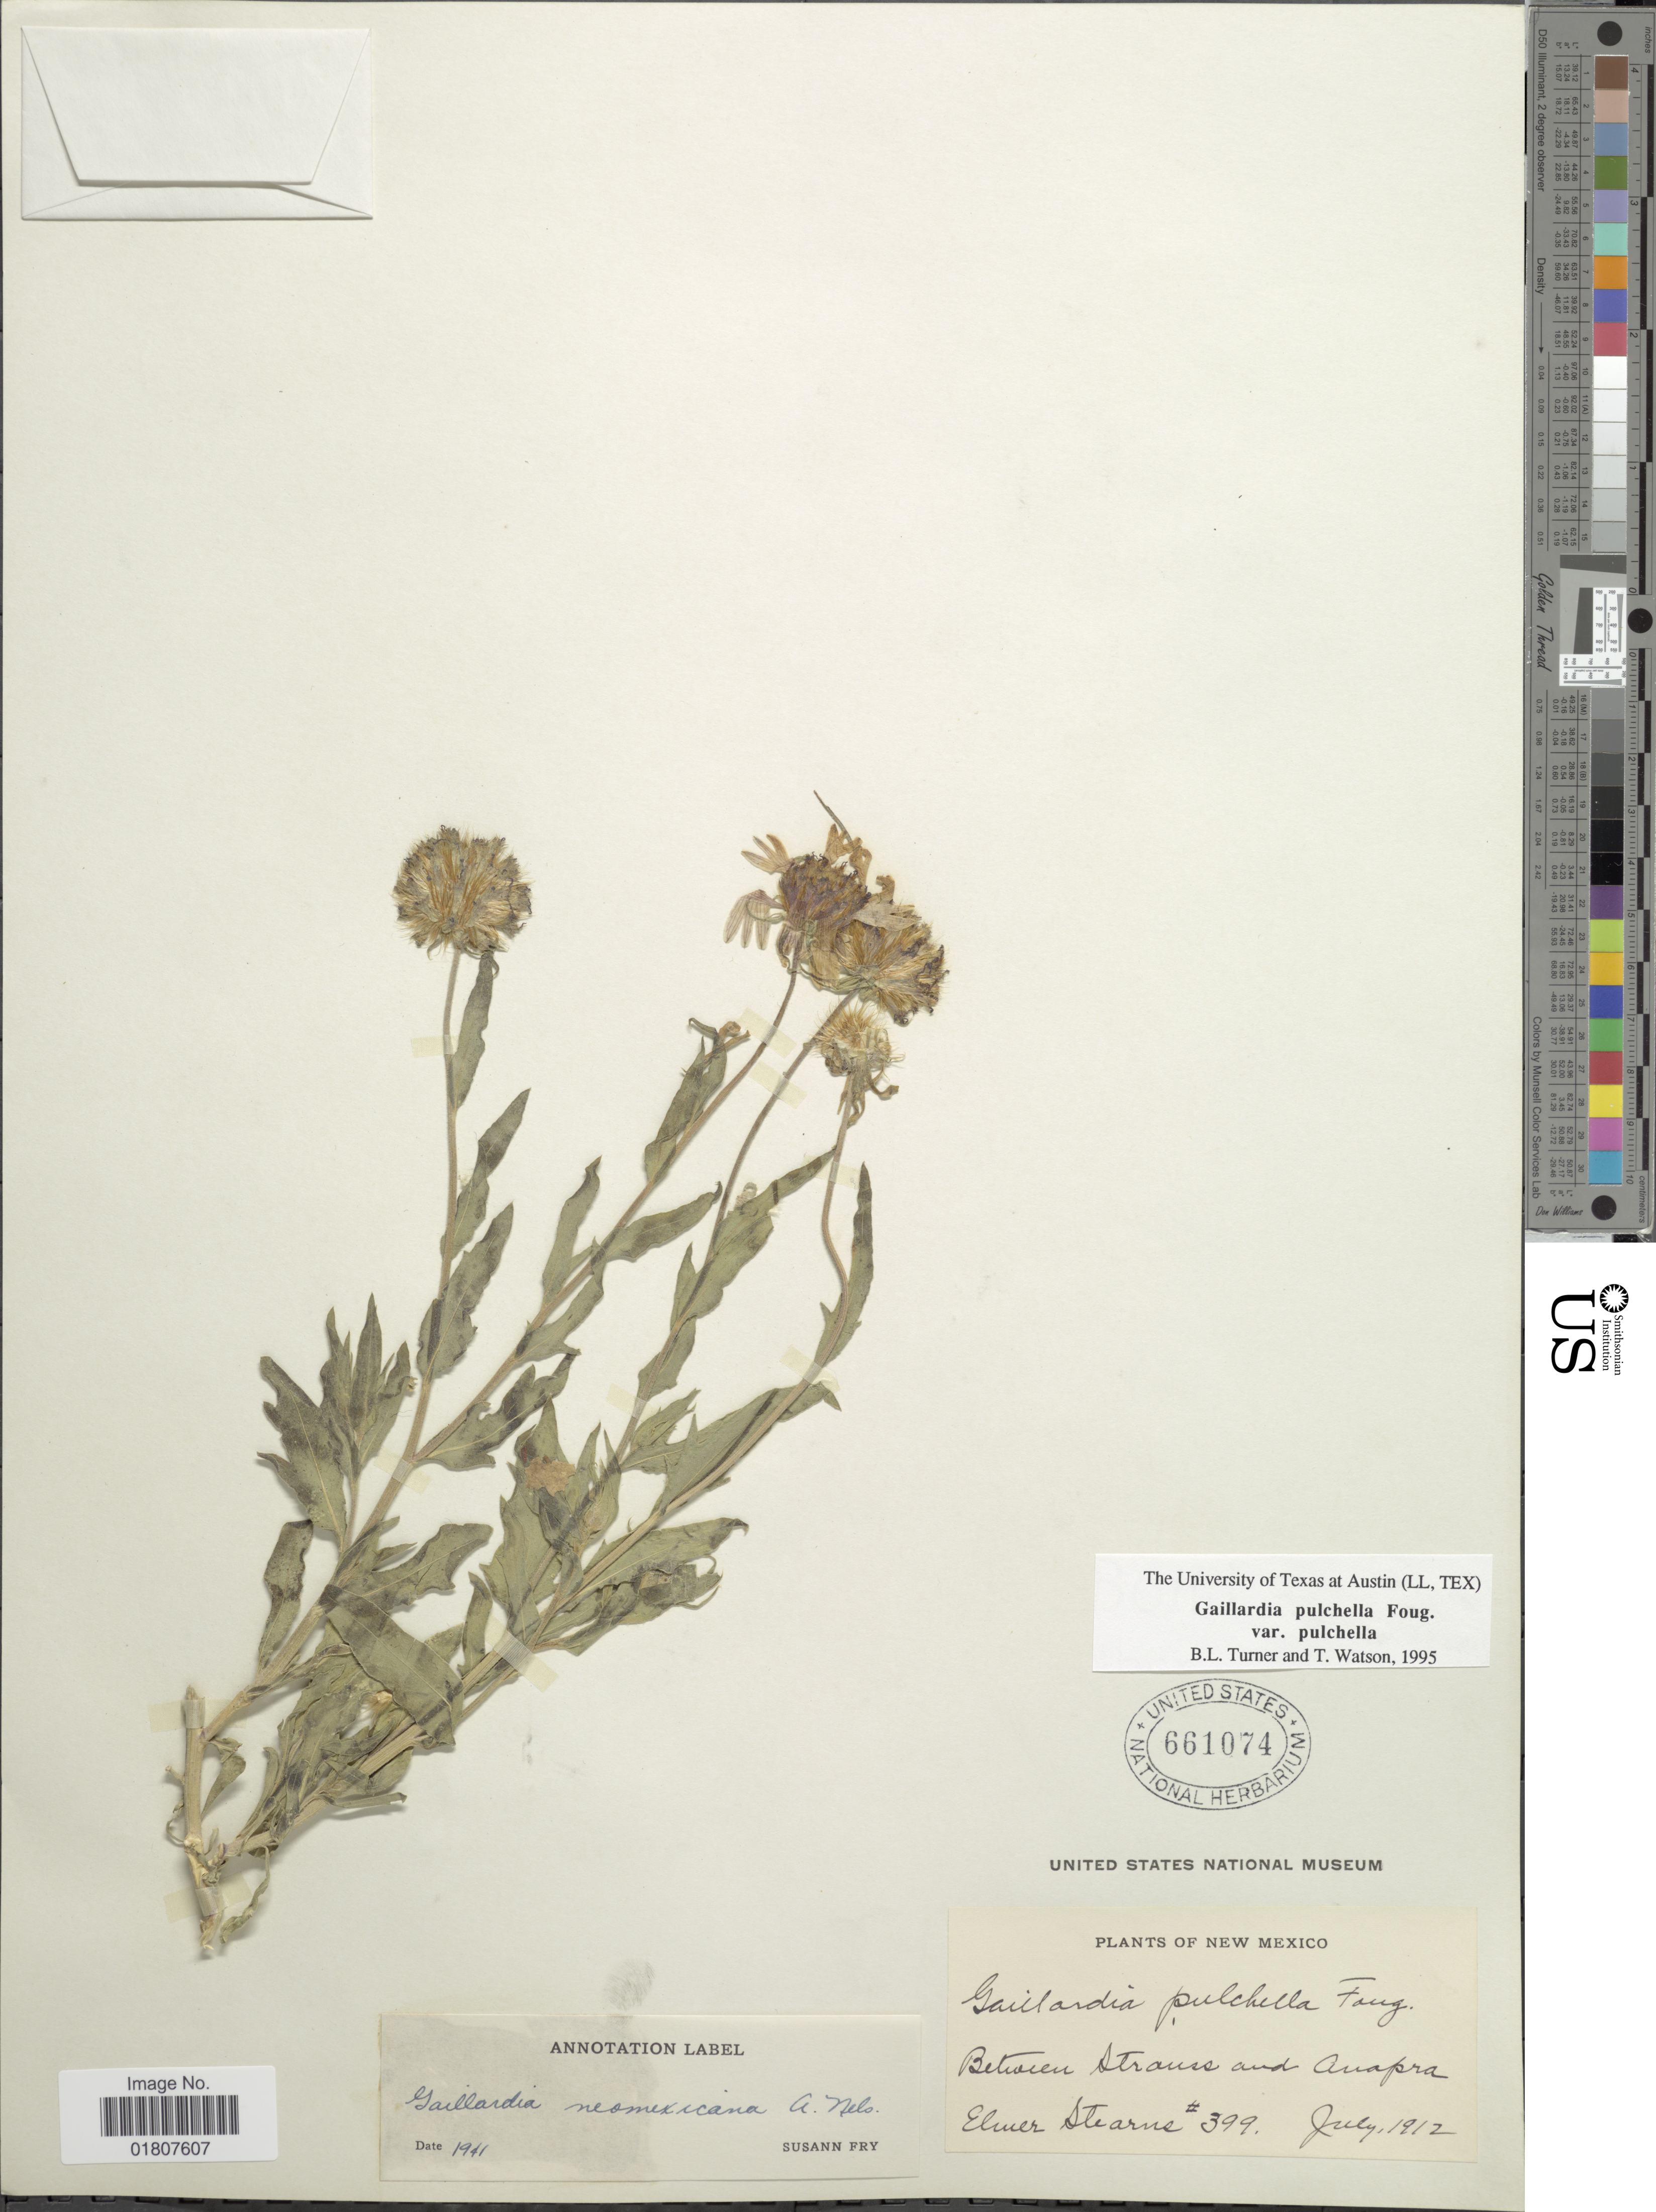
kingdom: Plantae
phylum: Tracheophyta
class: Magnoliopsida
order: Asterales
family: Asteraceae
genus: Gaillardia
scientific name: Gaillardia pulchella var. pulchella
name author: Foug.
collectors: E. Stearns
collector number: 399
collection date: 1912-07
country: United States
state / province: New Mexico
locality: Between Strauss and Anapra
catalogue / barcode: US 661074